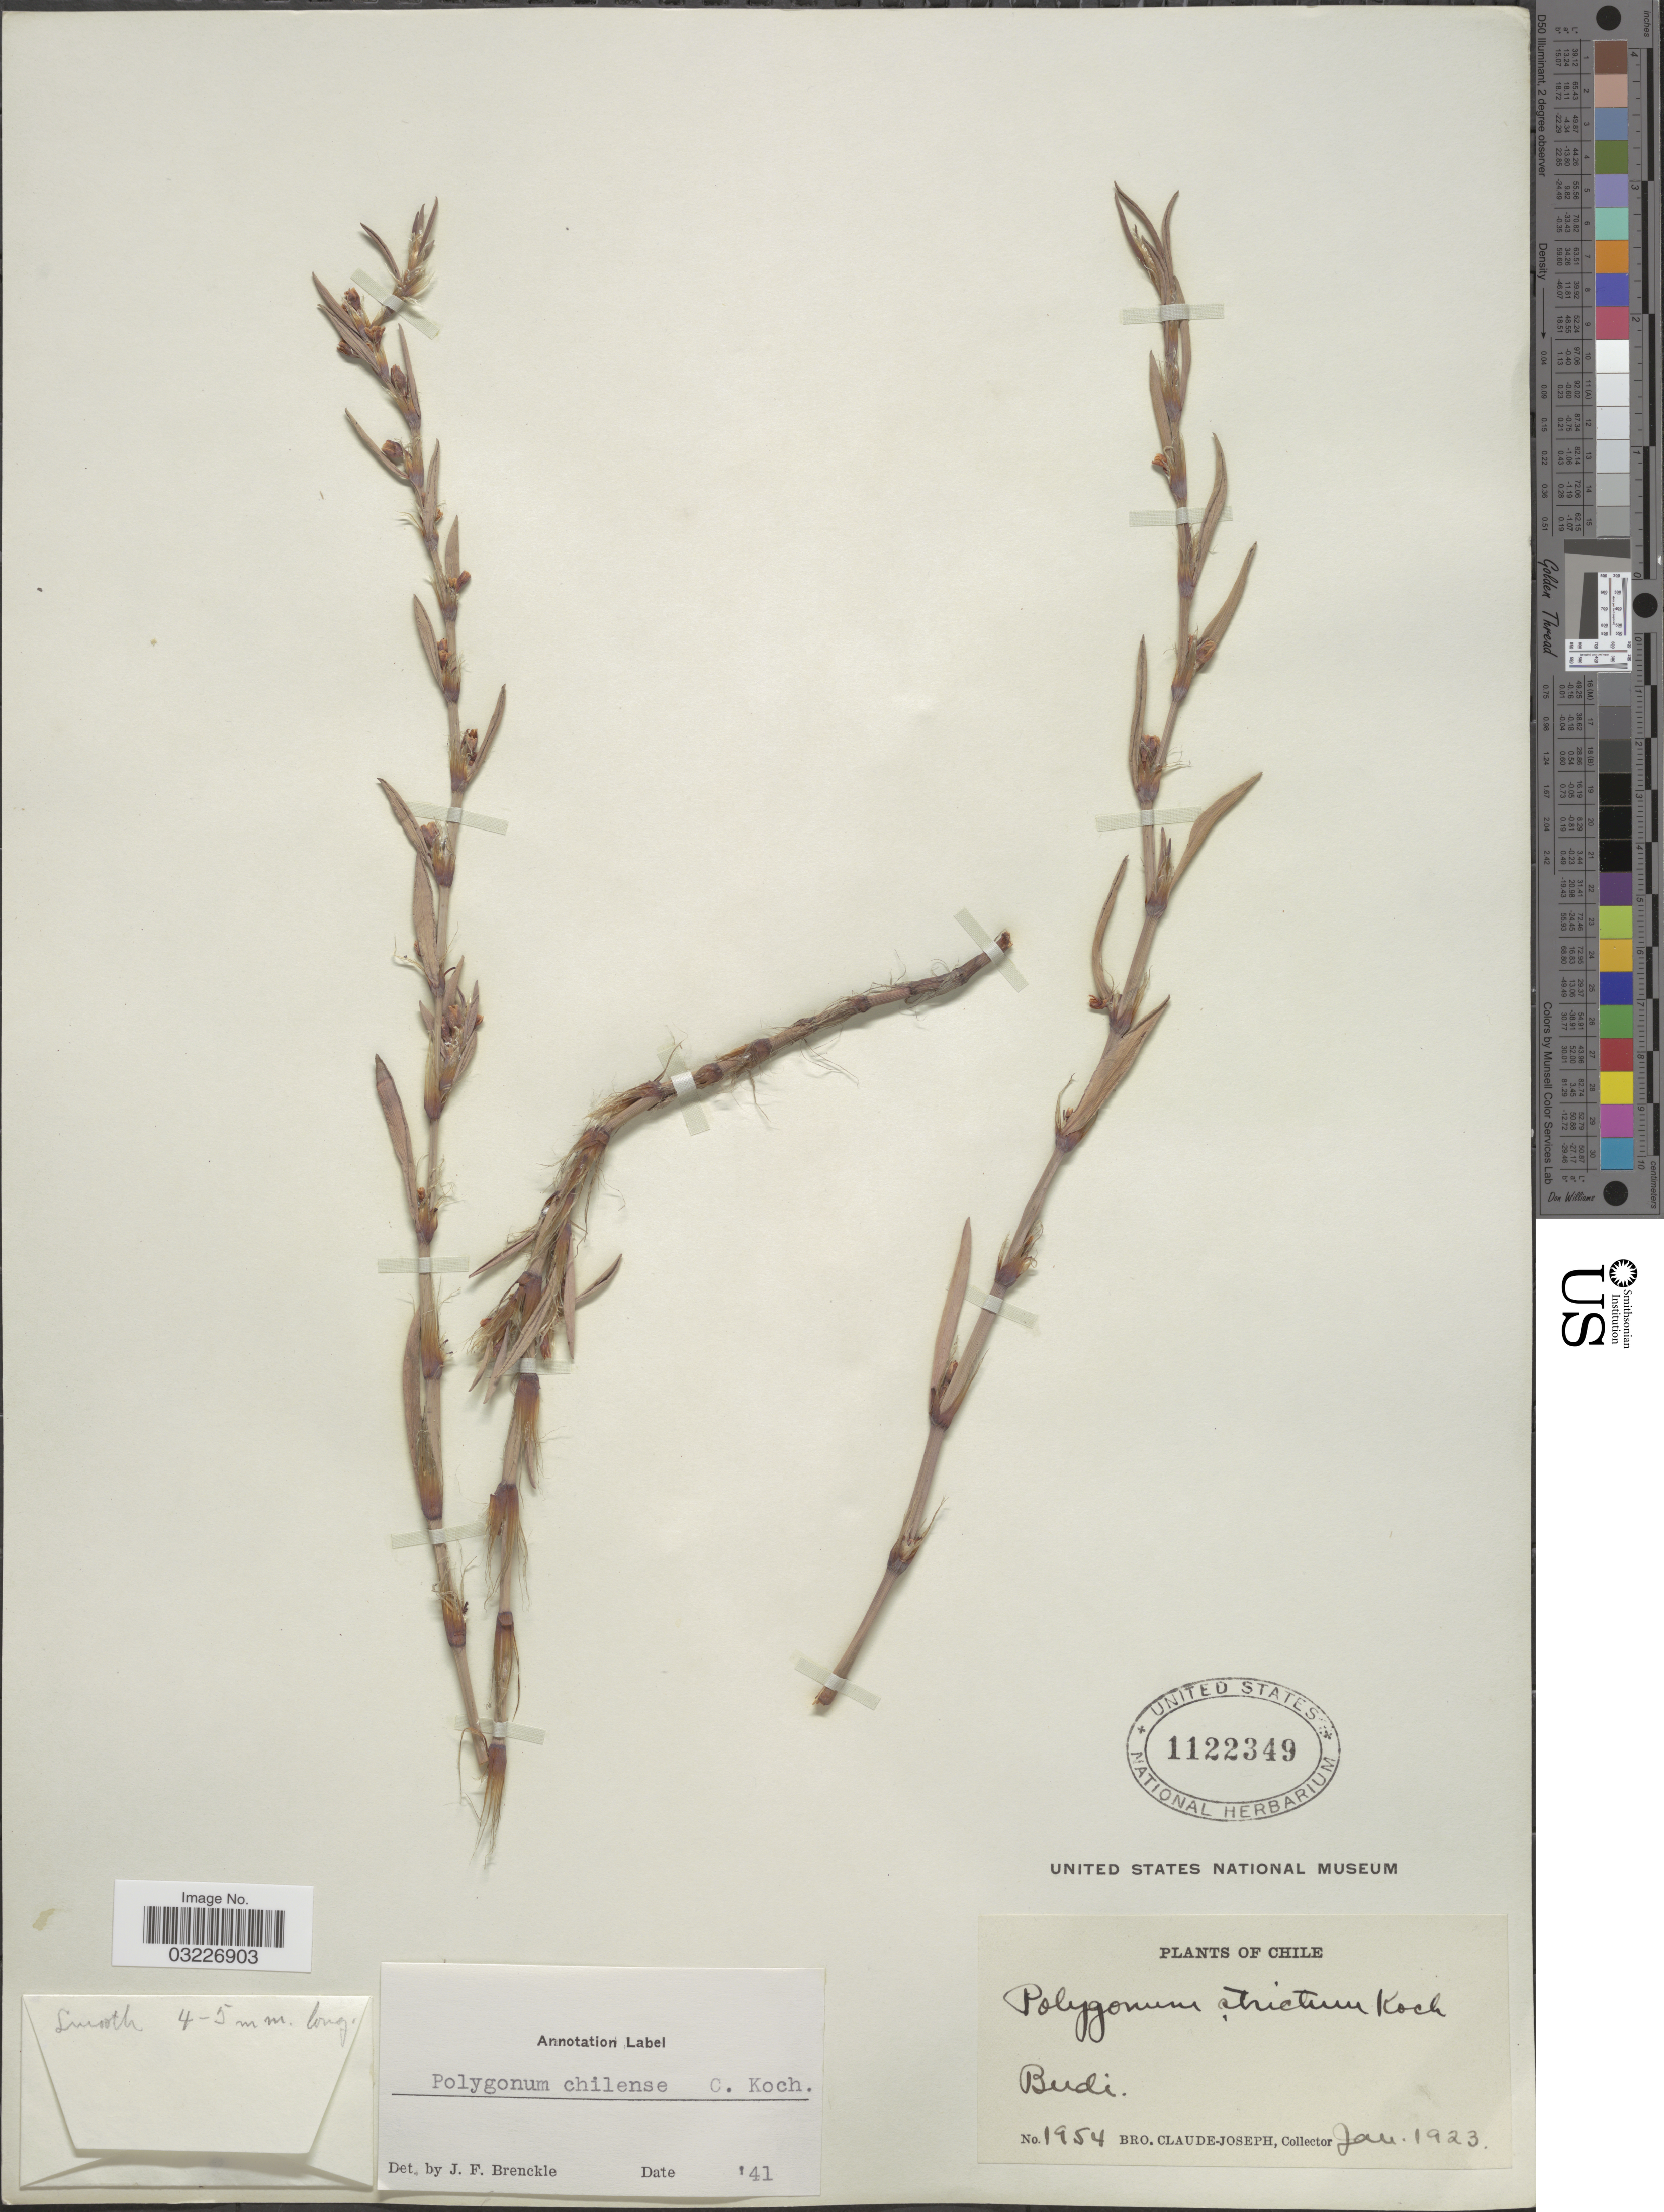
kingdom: Plantae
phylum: Tracheophyta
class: Magnoliopsida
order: Caryophyllales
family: Polygonaceae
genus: Polygonum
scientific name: Polygonum maritimum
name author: L.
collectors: Bro. Claude-Joseph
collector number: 1954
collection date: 1923-01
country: Chile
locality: Budi.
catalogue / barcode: US 1122349